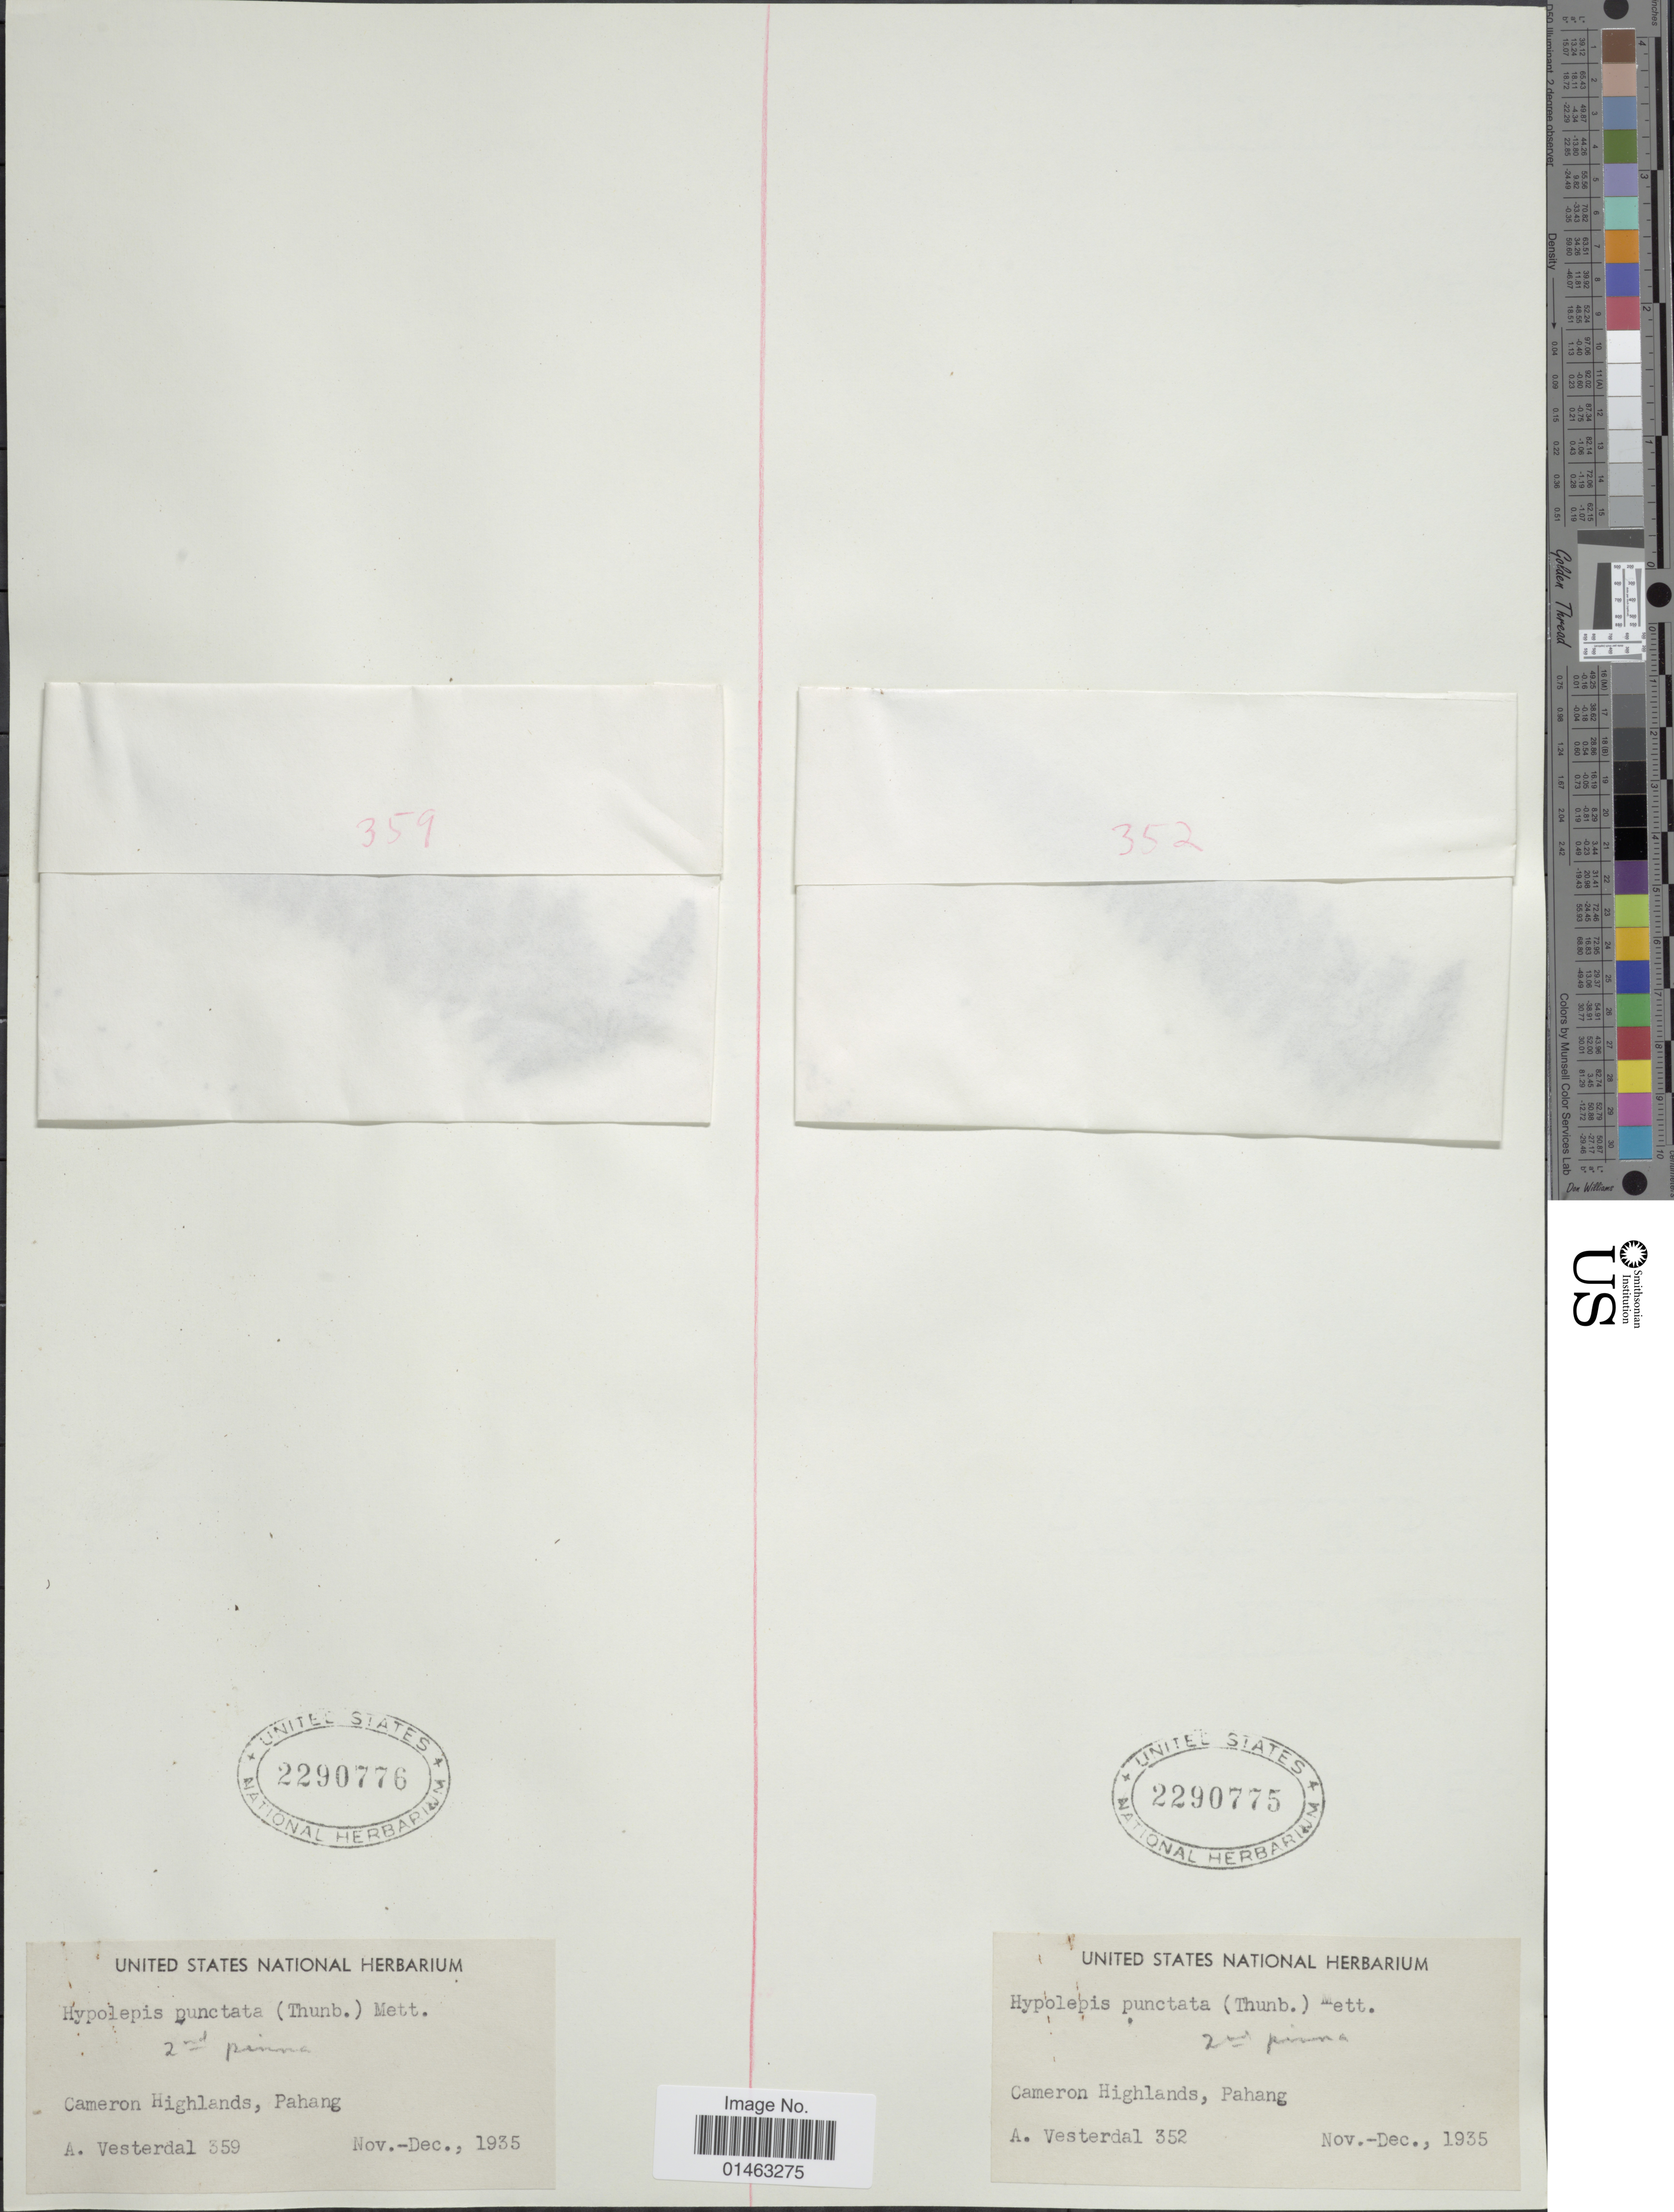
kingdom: Plantae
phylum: Tracheophyta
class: Polypodiopsida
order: Polypodiales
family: Dennstaedtiaceae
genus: Hypolepis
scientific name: Hypolepis punctata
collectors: A. Vesterdal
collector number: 352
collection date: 1935-11/1935-12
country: Malaysia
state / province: Pahang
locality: Cameron Highlands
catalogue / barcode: US 2290775-2